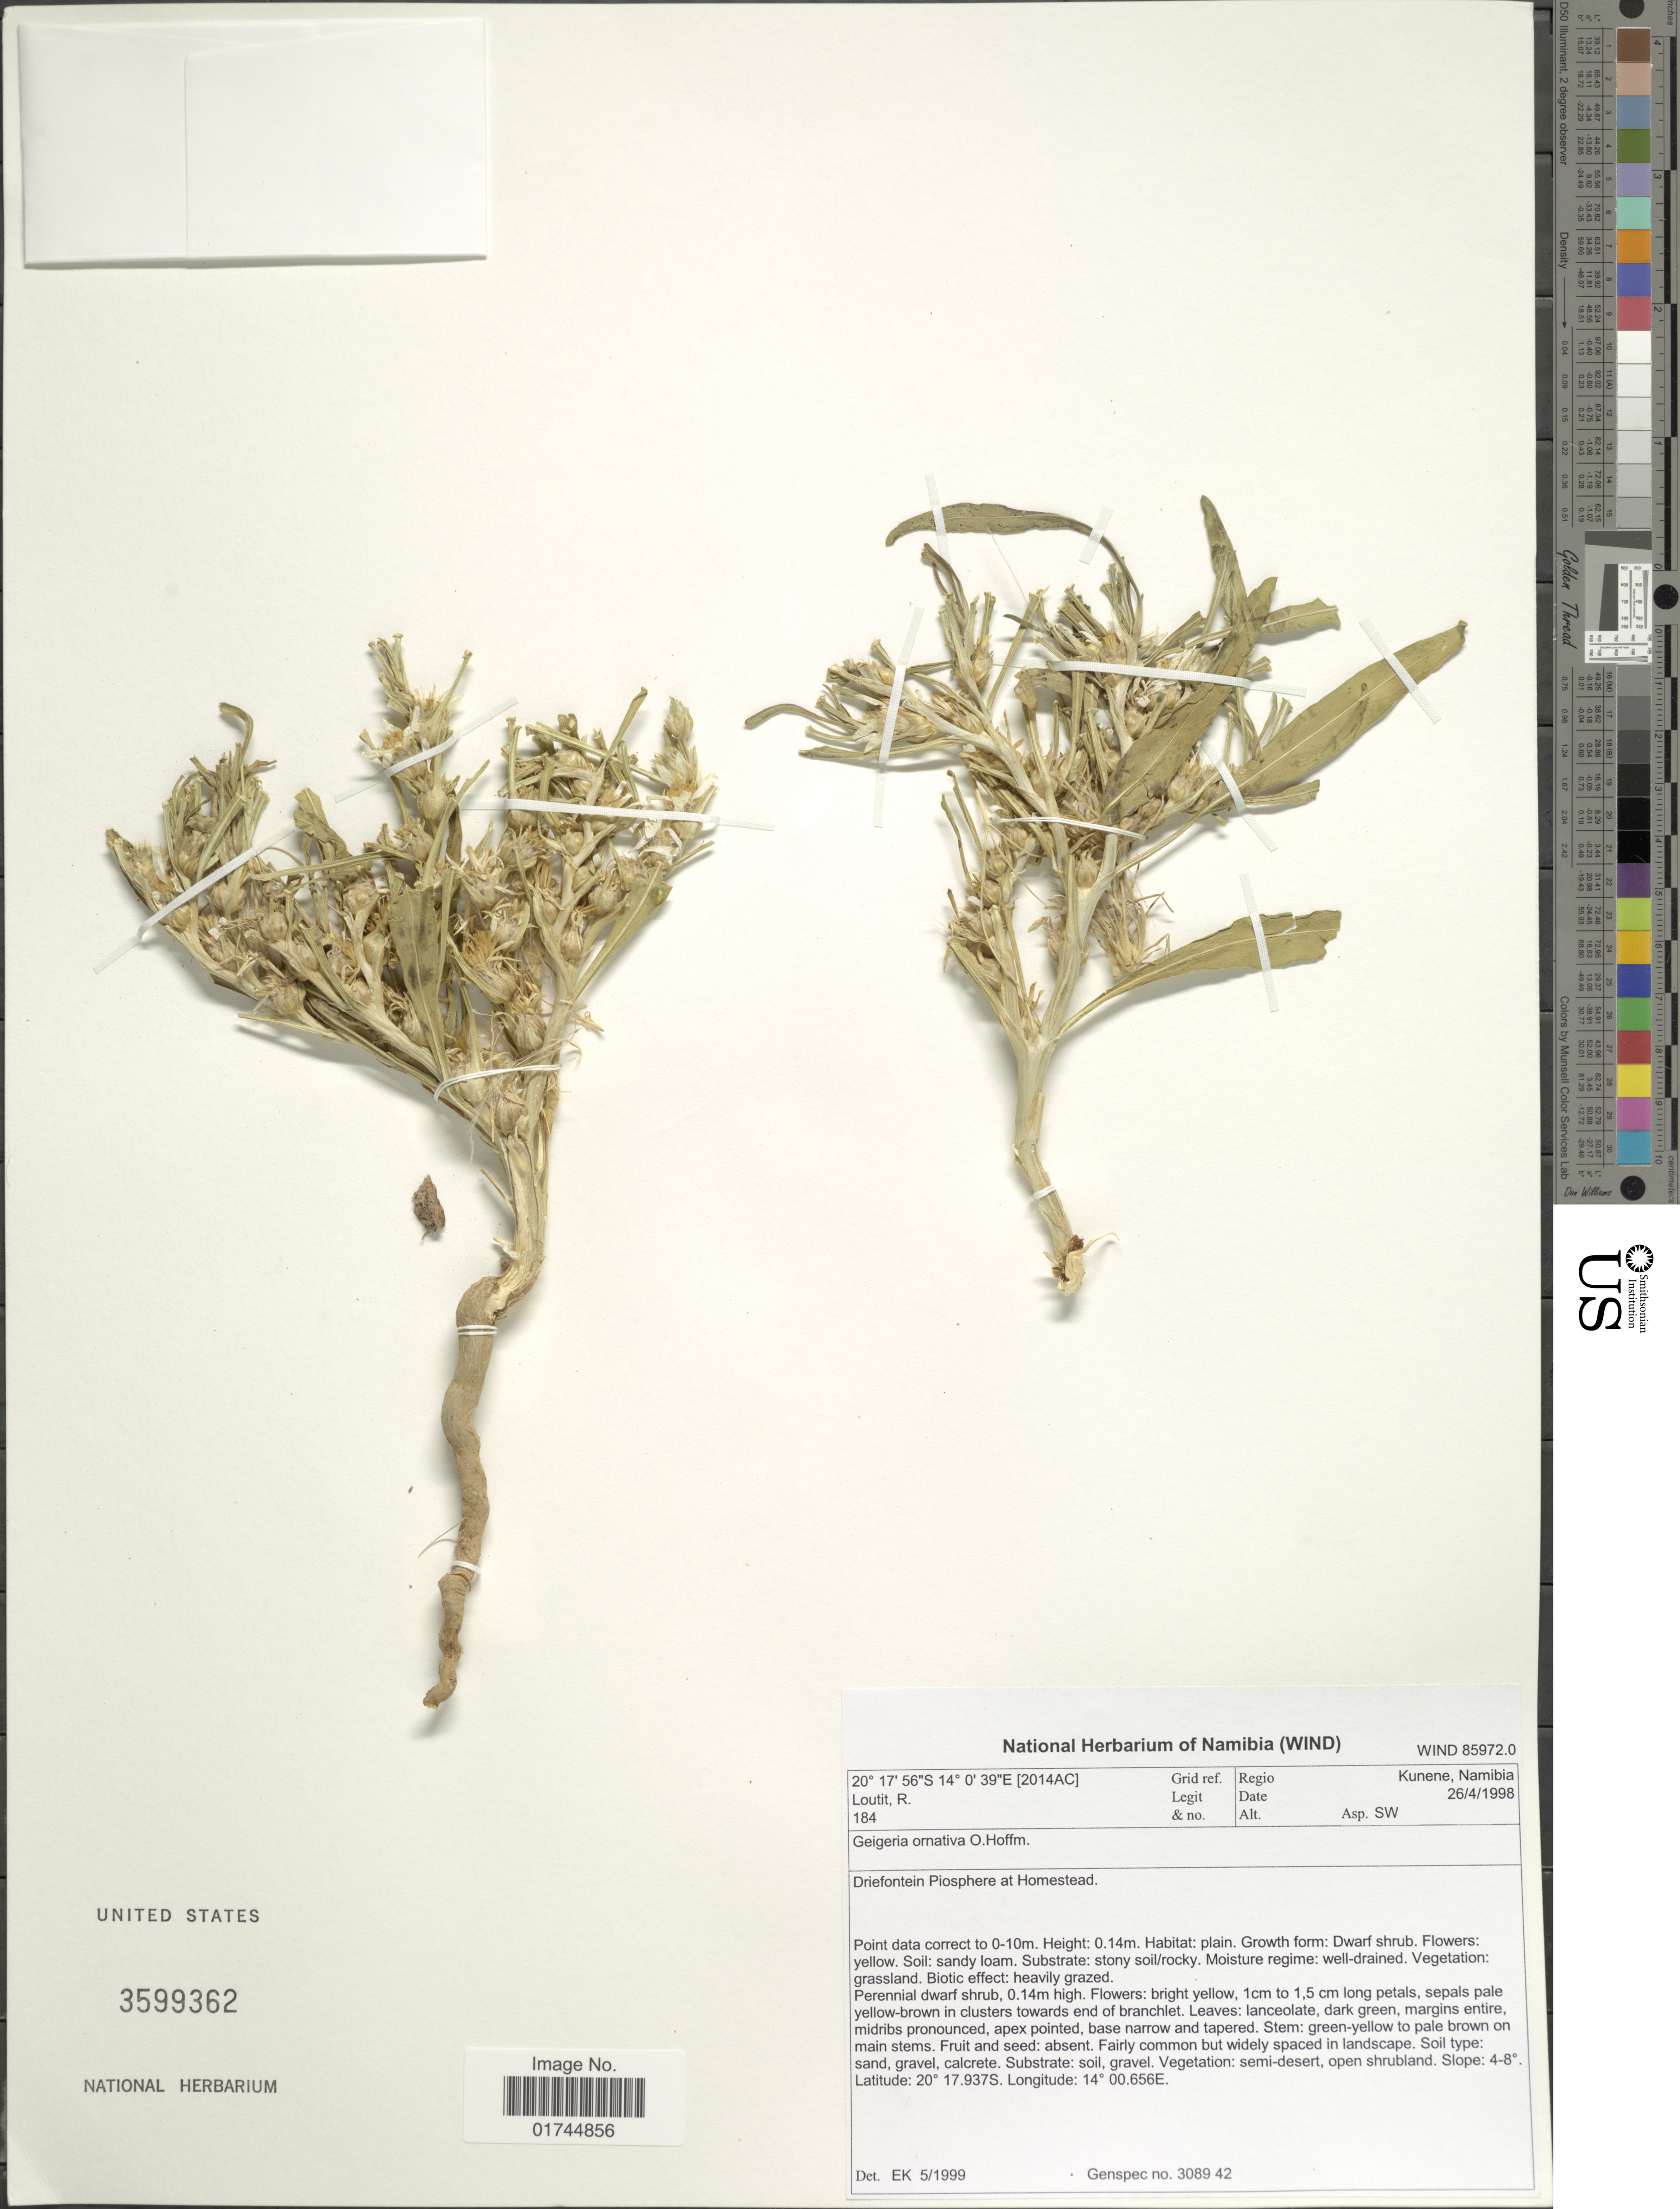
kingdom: Plantae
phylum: Tracheophyta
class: Magnoliopsida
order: Asterales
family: Asteraceae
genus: Geigeria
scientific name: Geigeria ornativa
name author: O. Hoffm.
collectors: R. Loutit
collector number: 184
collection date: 1998-04-26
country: Namibia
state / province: Kunene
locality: Driefontein Piosphere at Homestead.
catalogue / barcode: US 3599362